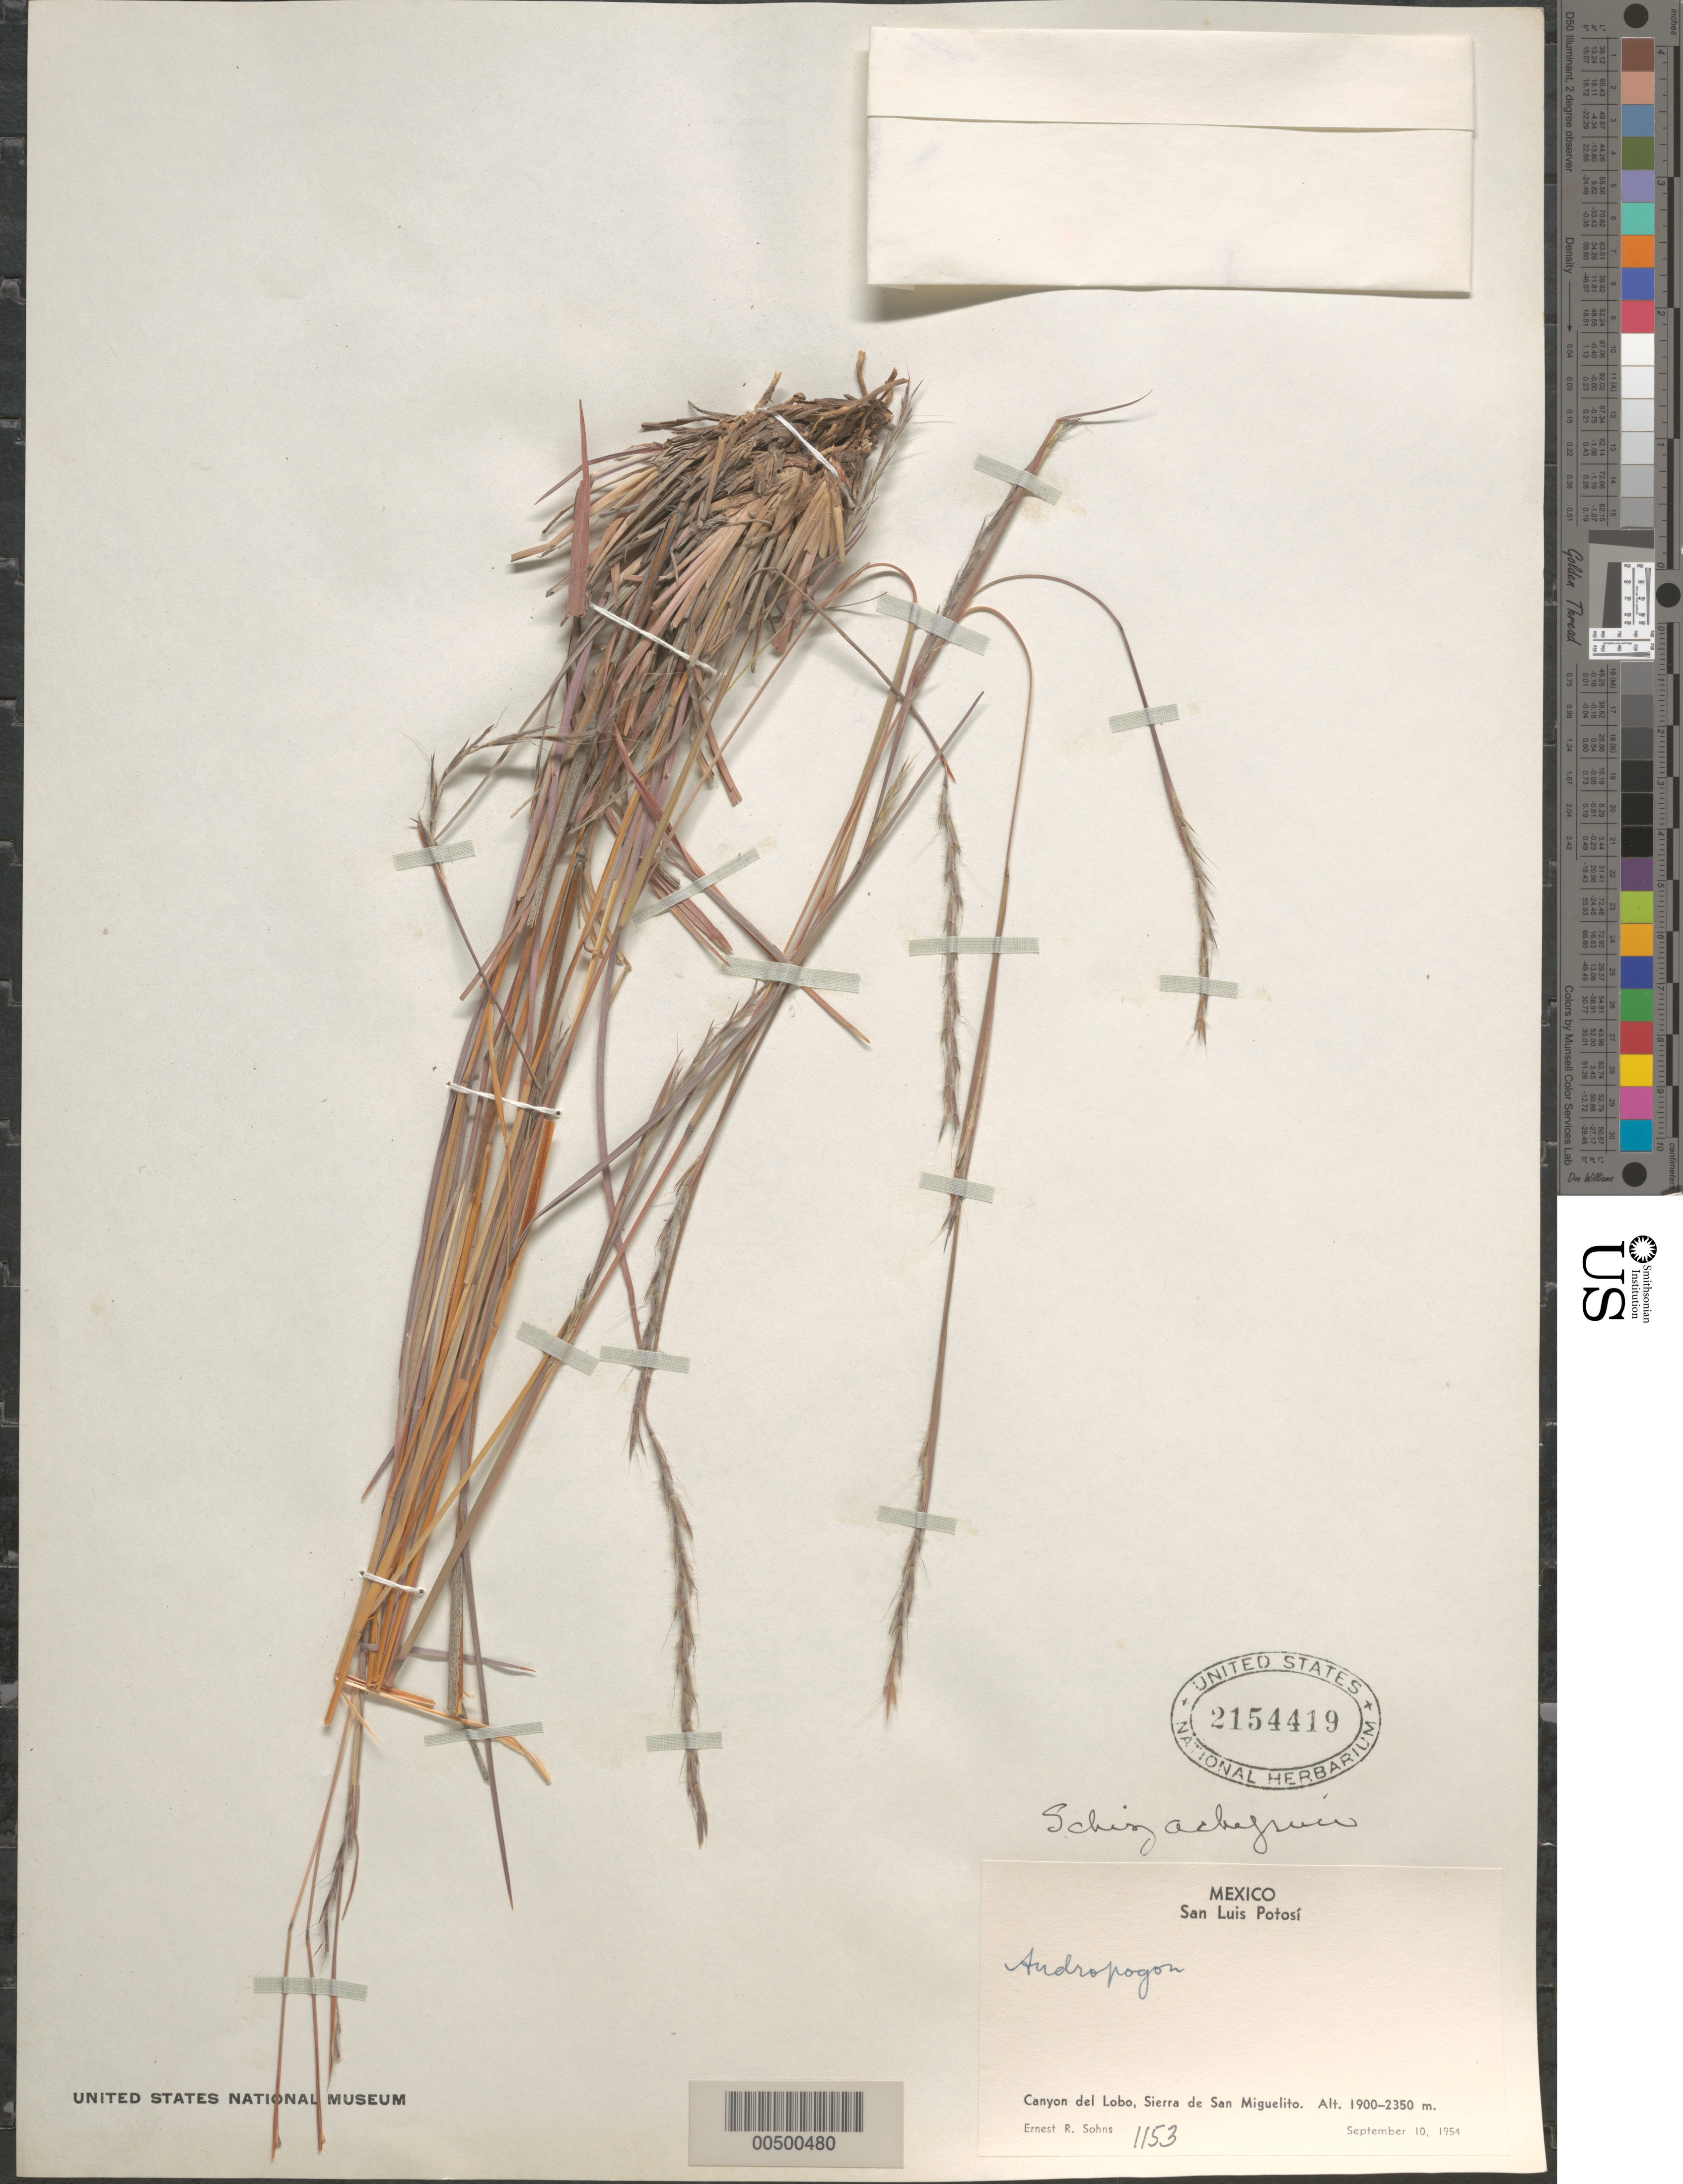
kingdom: Plantae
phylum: Tracheophyta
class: Liliopsida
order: Poales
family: Poaceae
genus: Schizachyrium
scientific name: Schizachyrium sp.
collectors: E. R. Sohns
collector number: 1153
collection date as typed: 10 Sep 1954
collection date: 1954-09-10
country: Mexico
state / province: San Luis Potosi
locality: Canyon del Lobo, Sierra de San Miguelito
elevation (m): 1900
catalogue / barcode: US 2154419